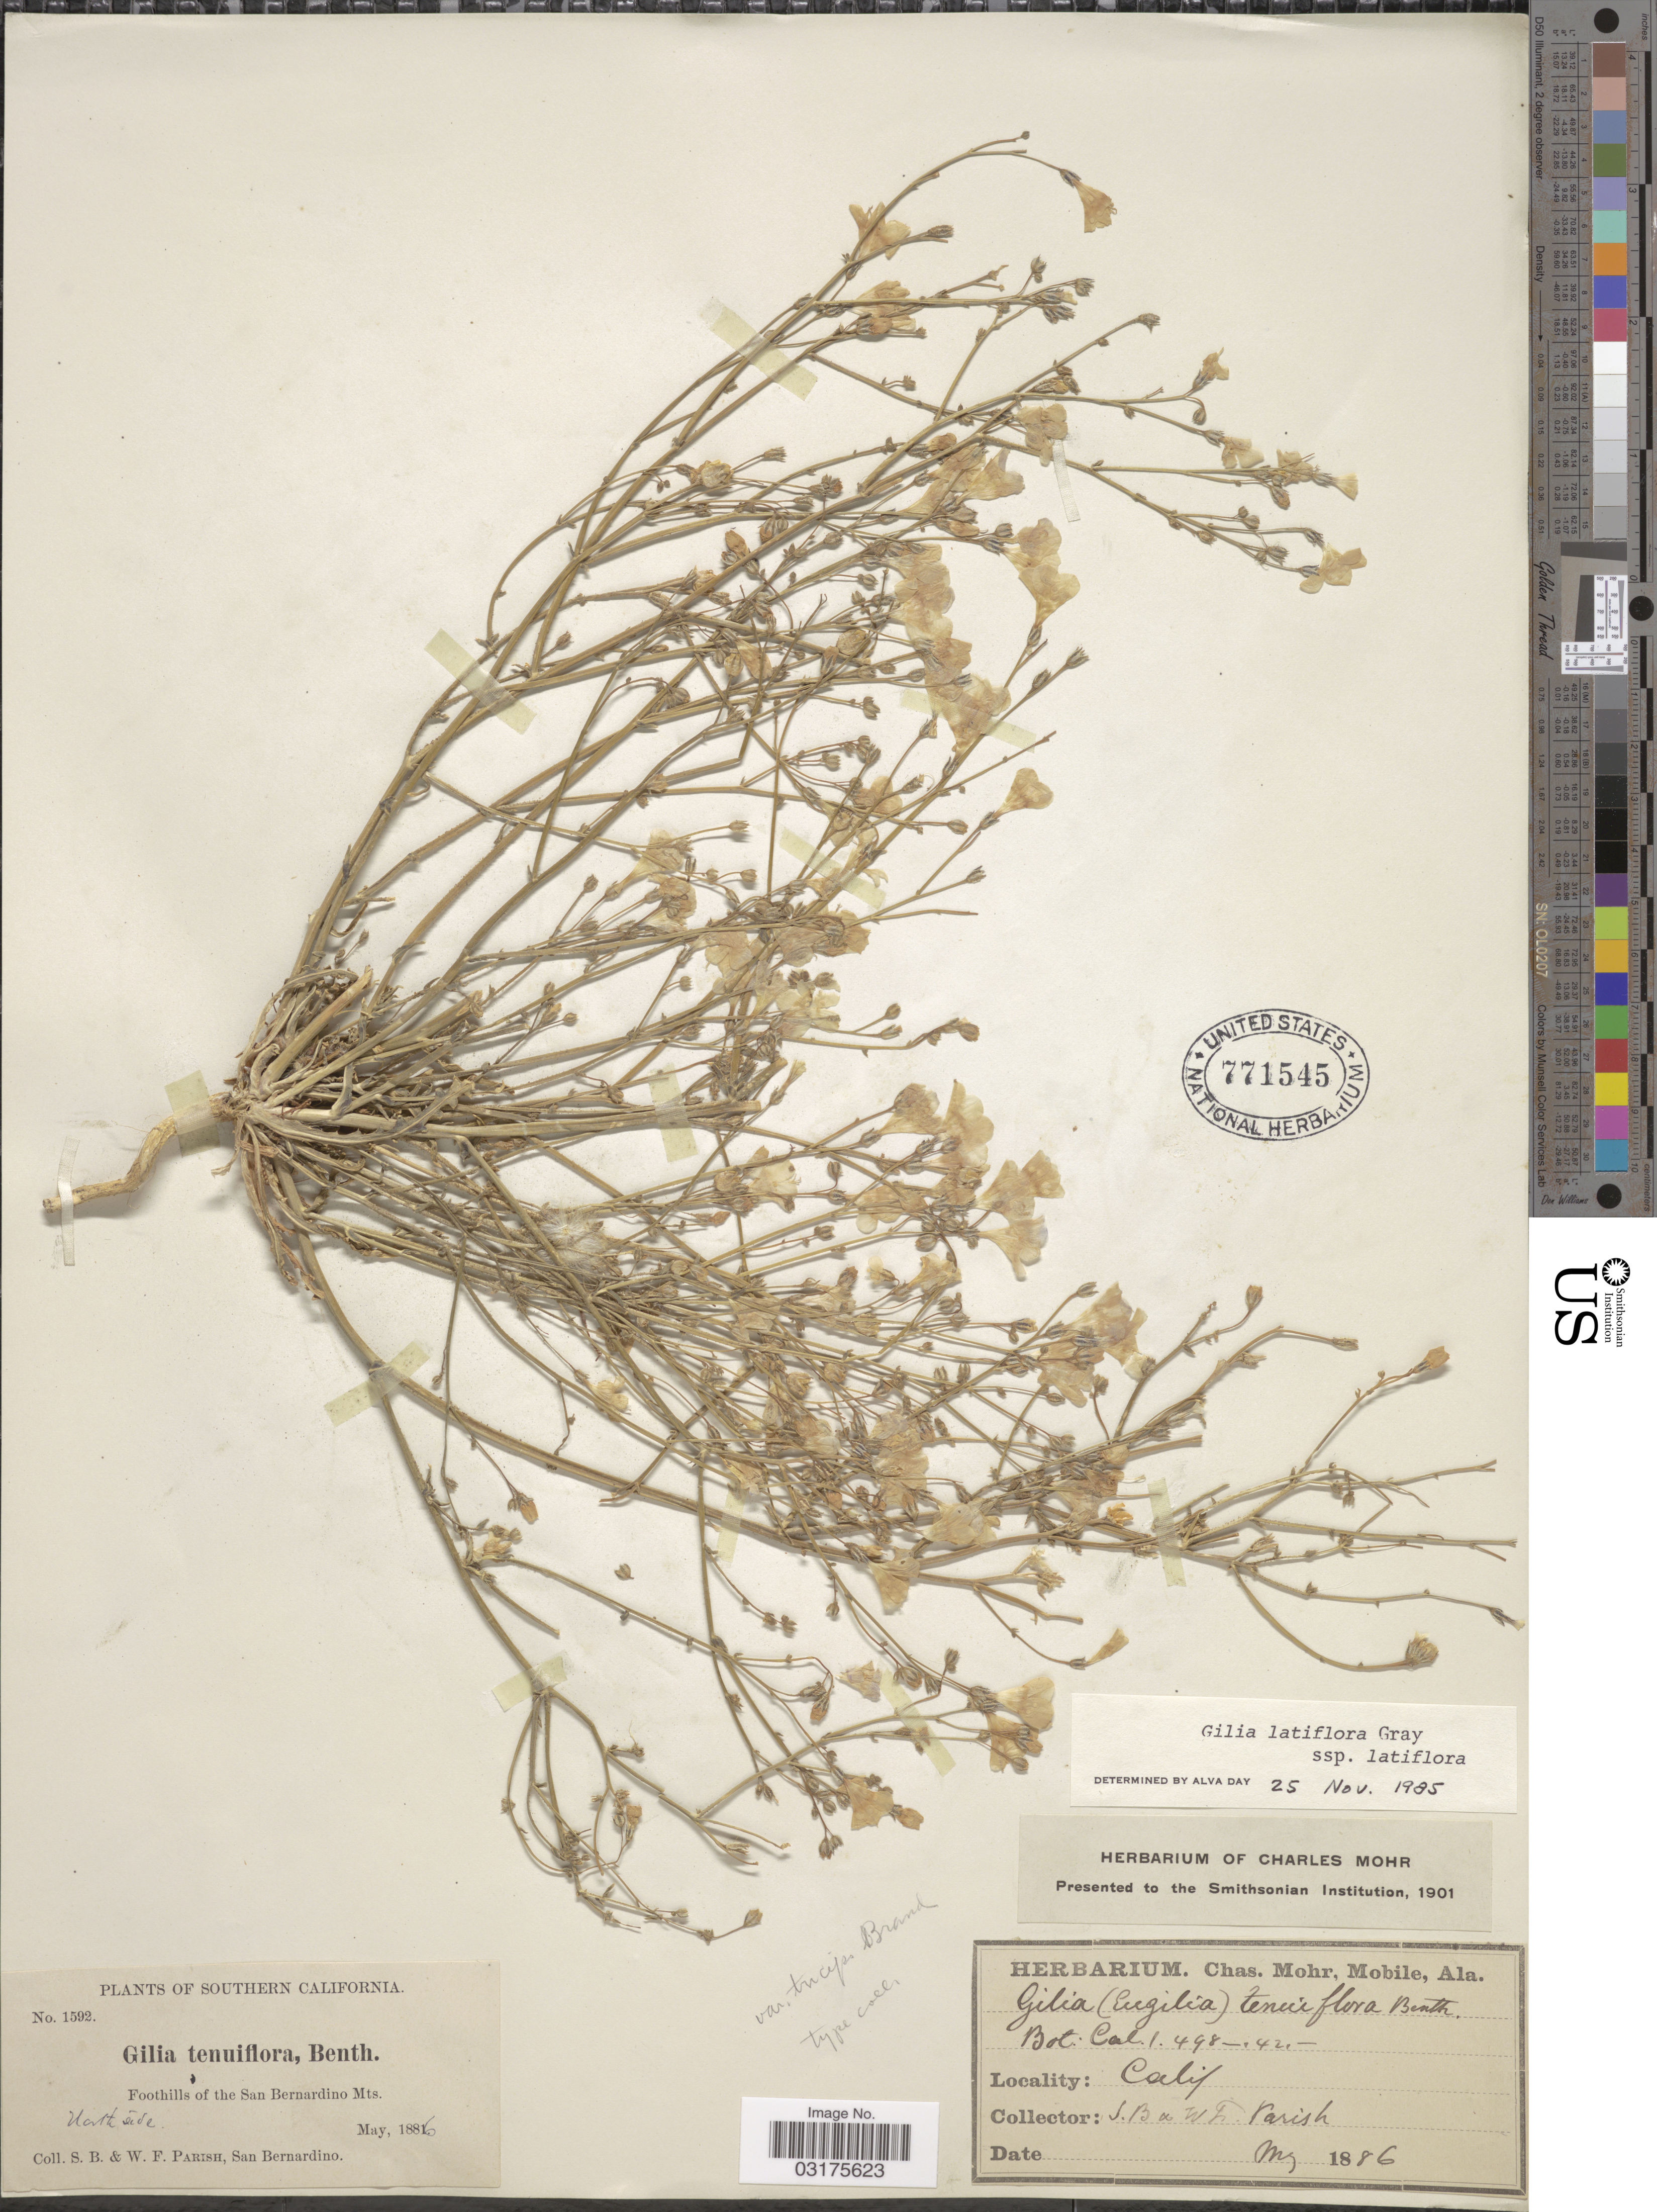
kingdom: Plantae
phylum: Tracheophyta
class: Magnoliopsida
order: Ericales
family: Polemoniaceae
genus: Gilia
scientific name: Gilia latiflora subsp. latiflora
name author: (A. Gray) A. Gray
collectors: S. B. Parish & W. F. Parish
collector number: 1592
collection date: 1886-05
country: United States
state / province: California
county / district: San Bernardino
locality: Southern California. Foothills of the San Bernardino Mts. North side.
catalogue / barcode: US 771545